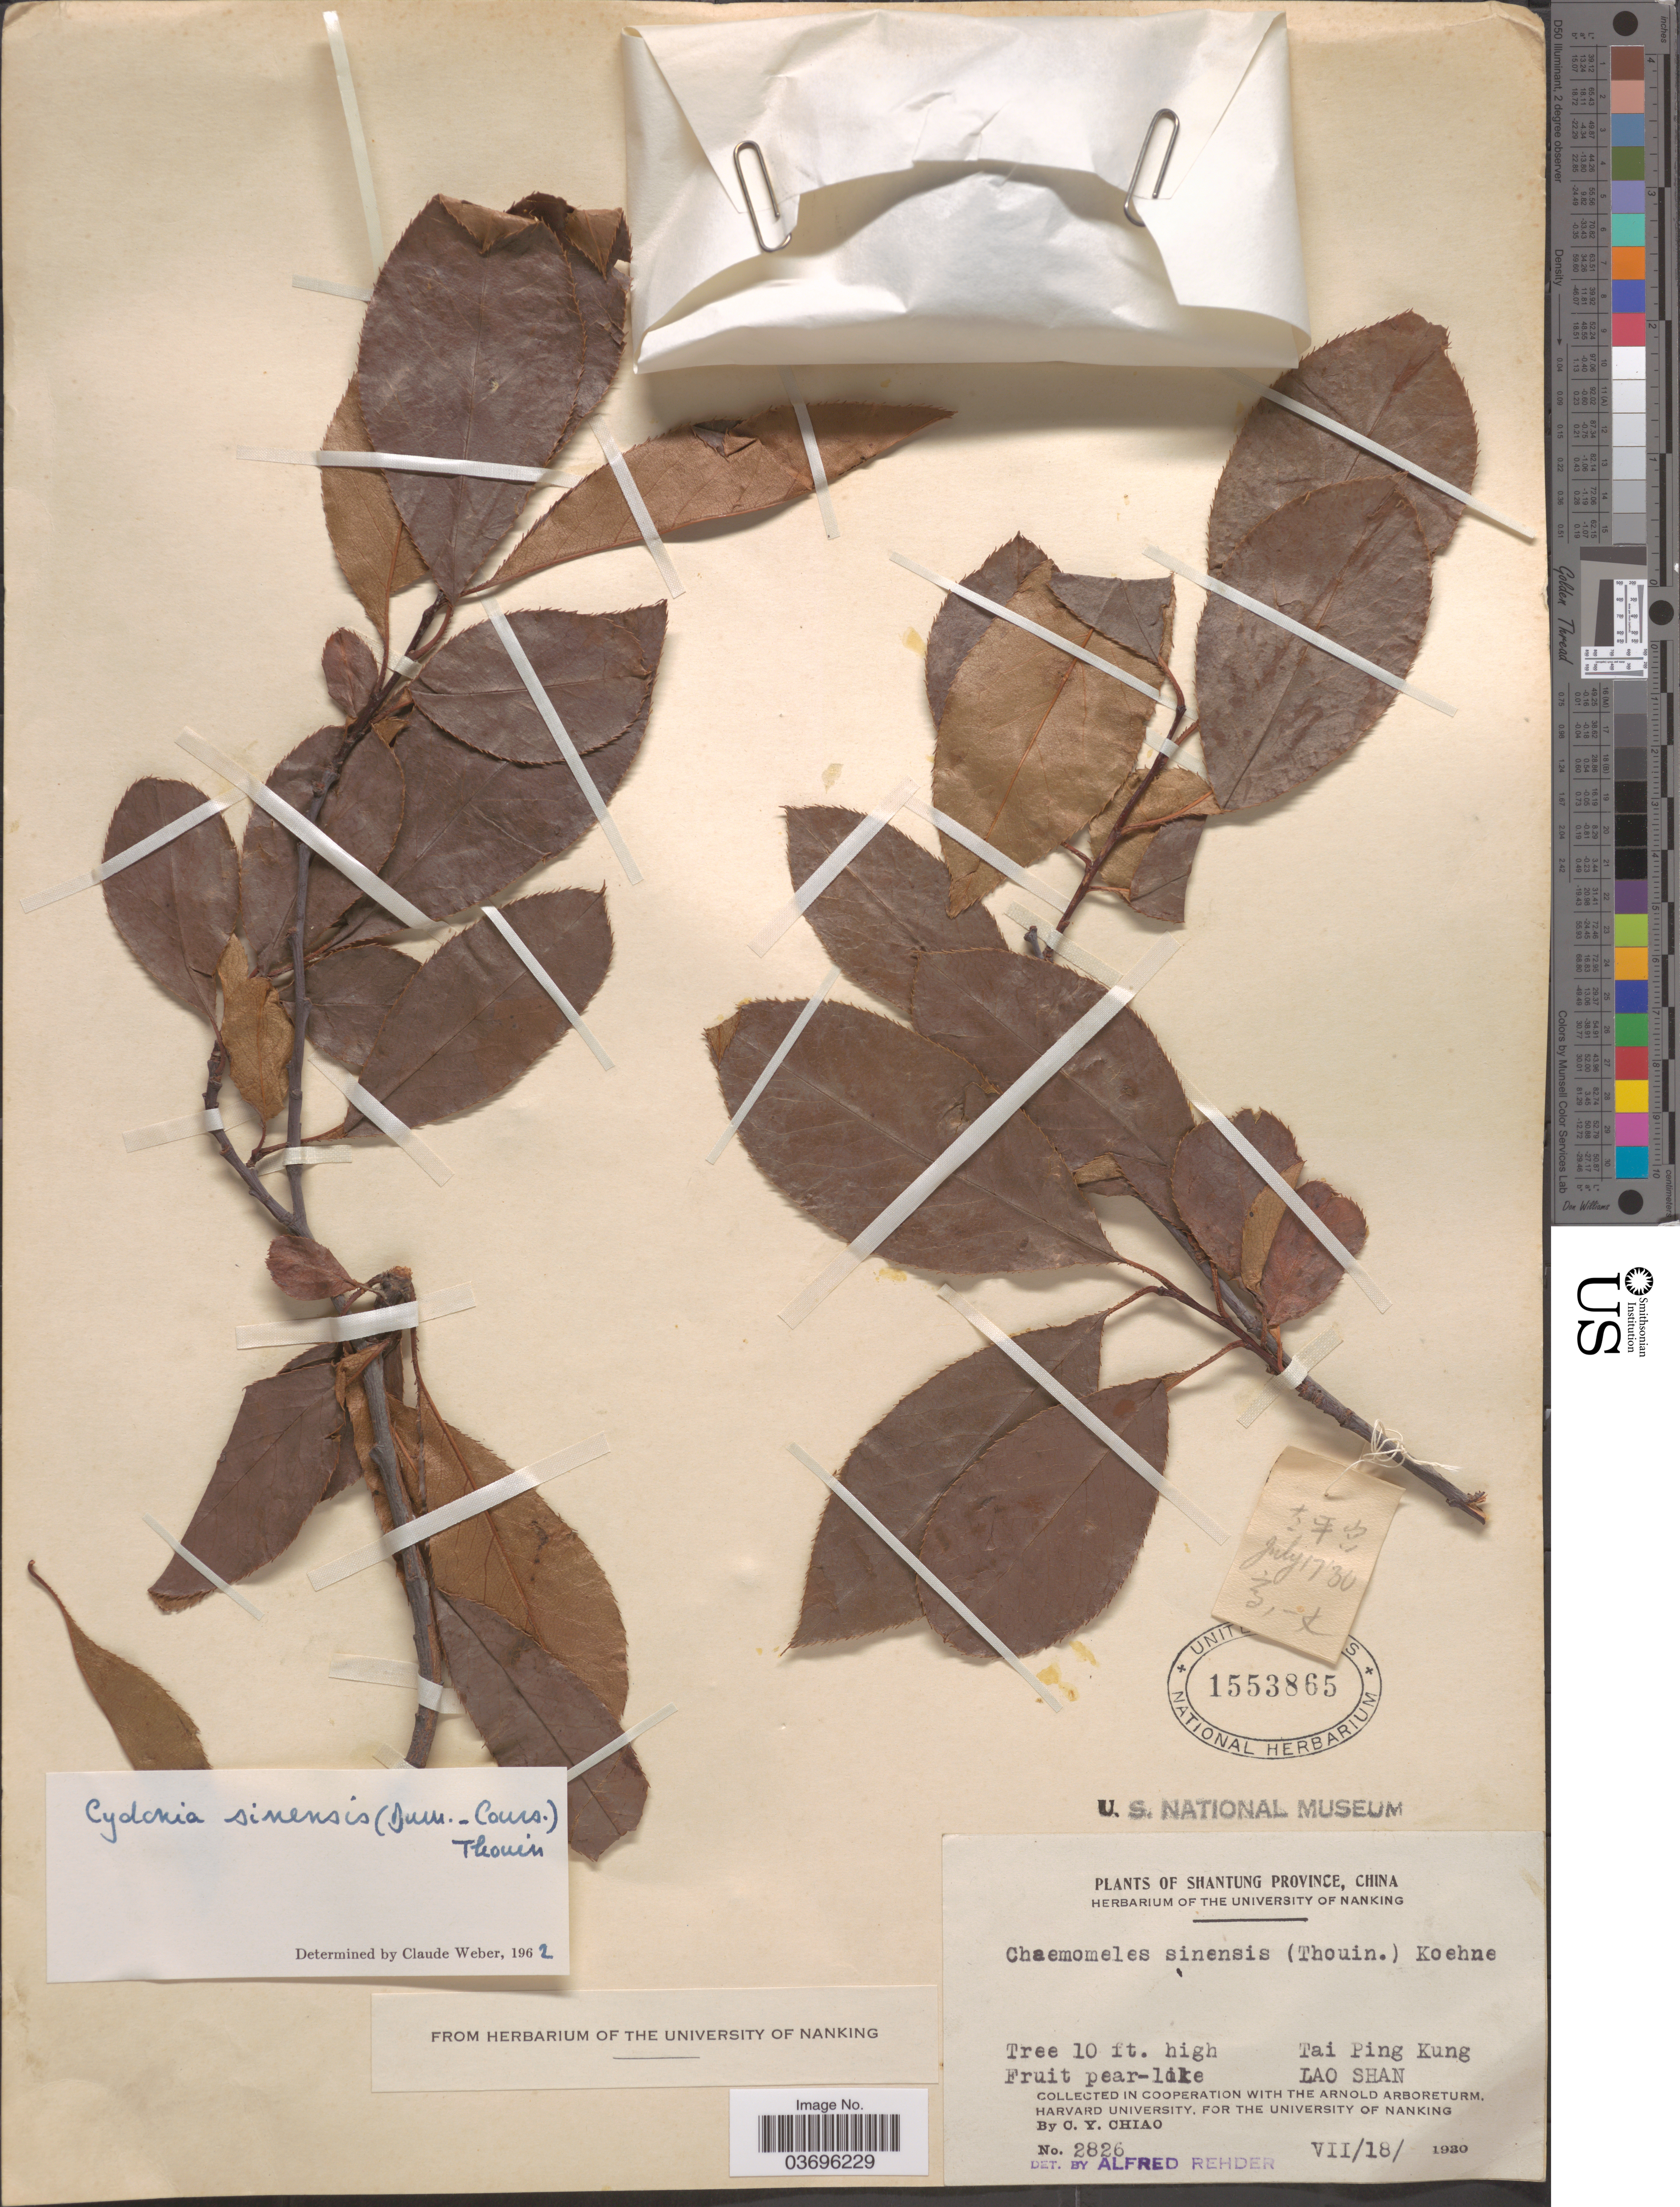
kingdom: Plantae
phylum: Tracheophyta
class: Magnoliopsida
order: Rosales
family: Rosaceae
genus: Pseudocydonia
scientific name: Pseudocydonia sinensis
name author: (Dum. Cours.) C.K. Schneid.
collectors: C. Y. Chiao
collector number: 2826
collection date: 1930-07-18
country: China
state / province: Shandong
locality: Shantung Province. Tai Ping Kung. Lao Shan.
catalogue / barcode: US 1553865